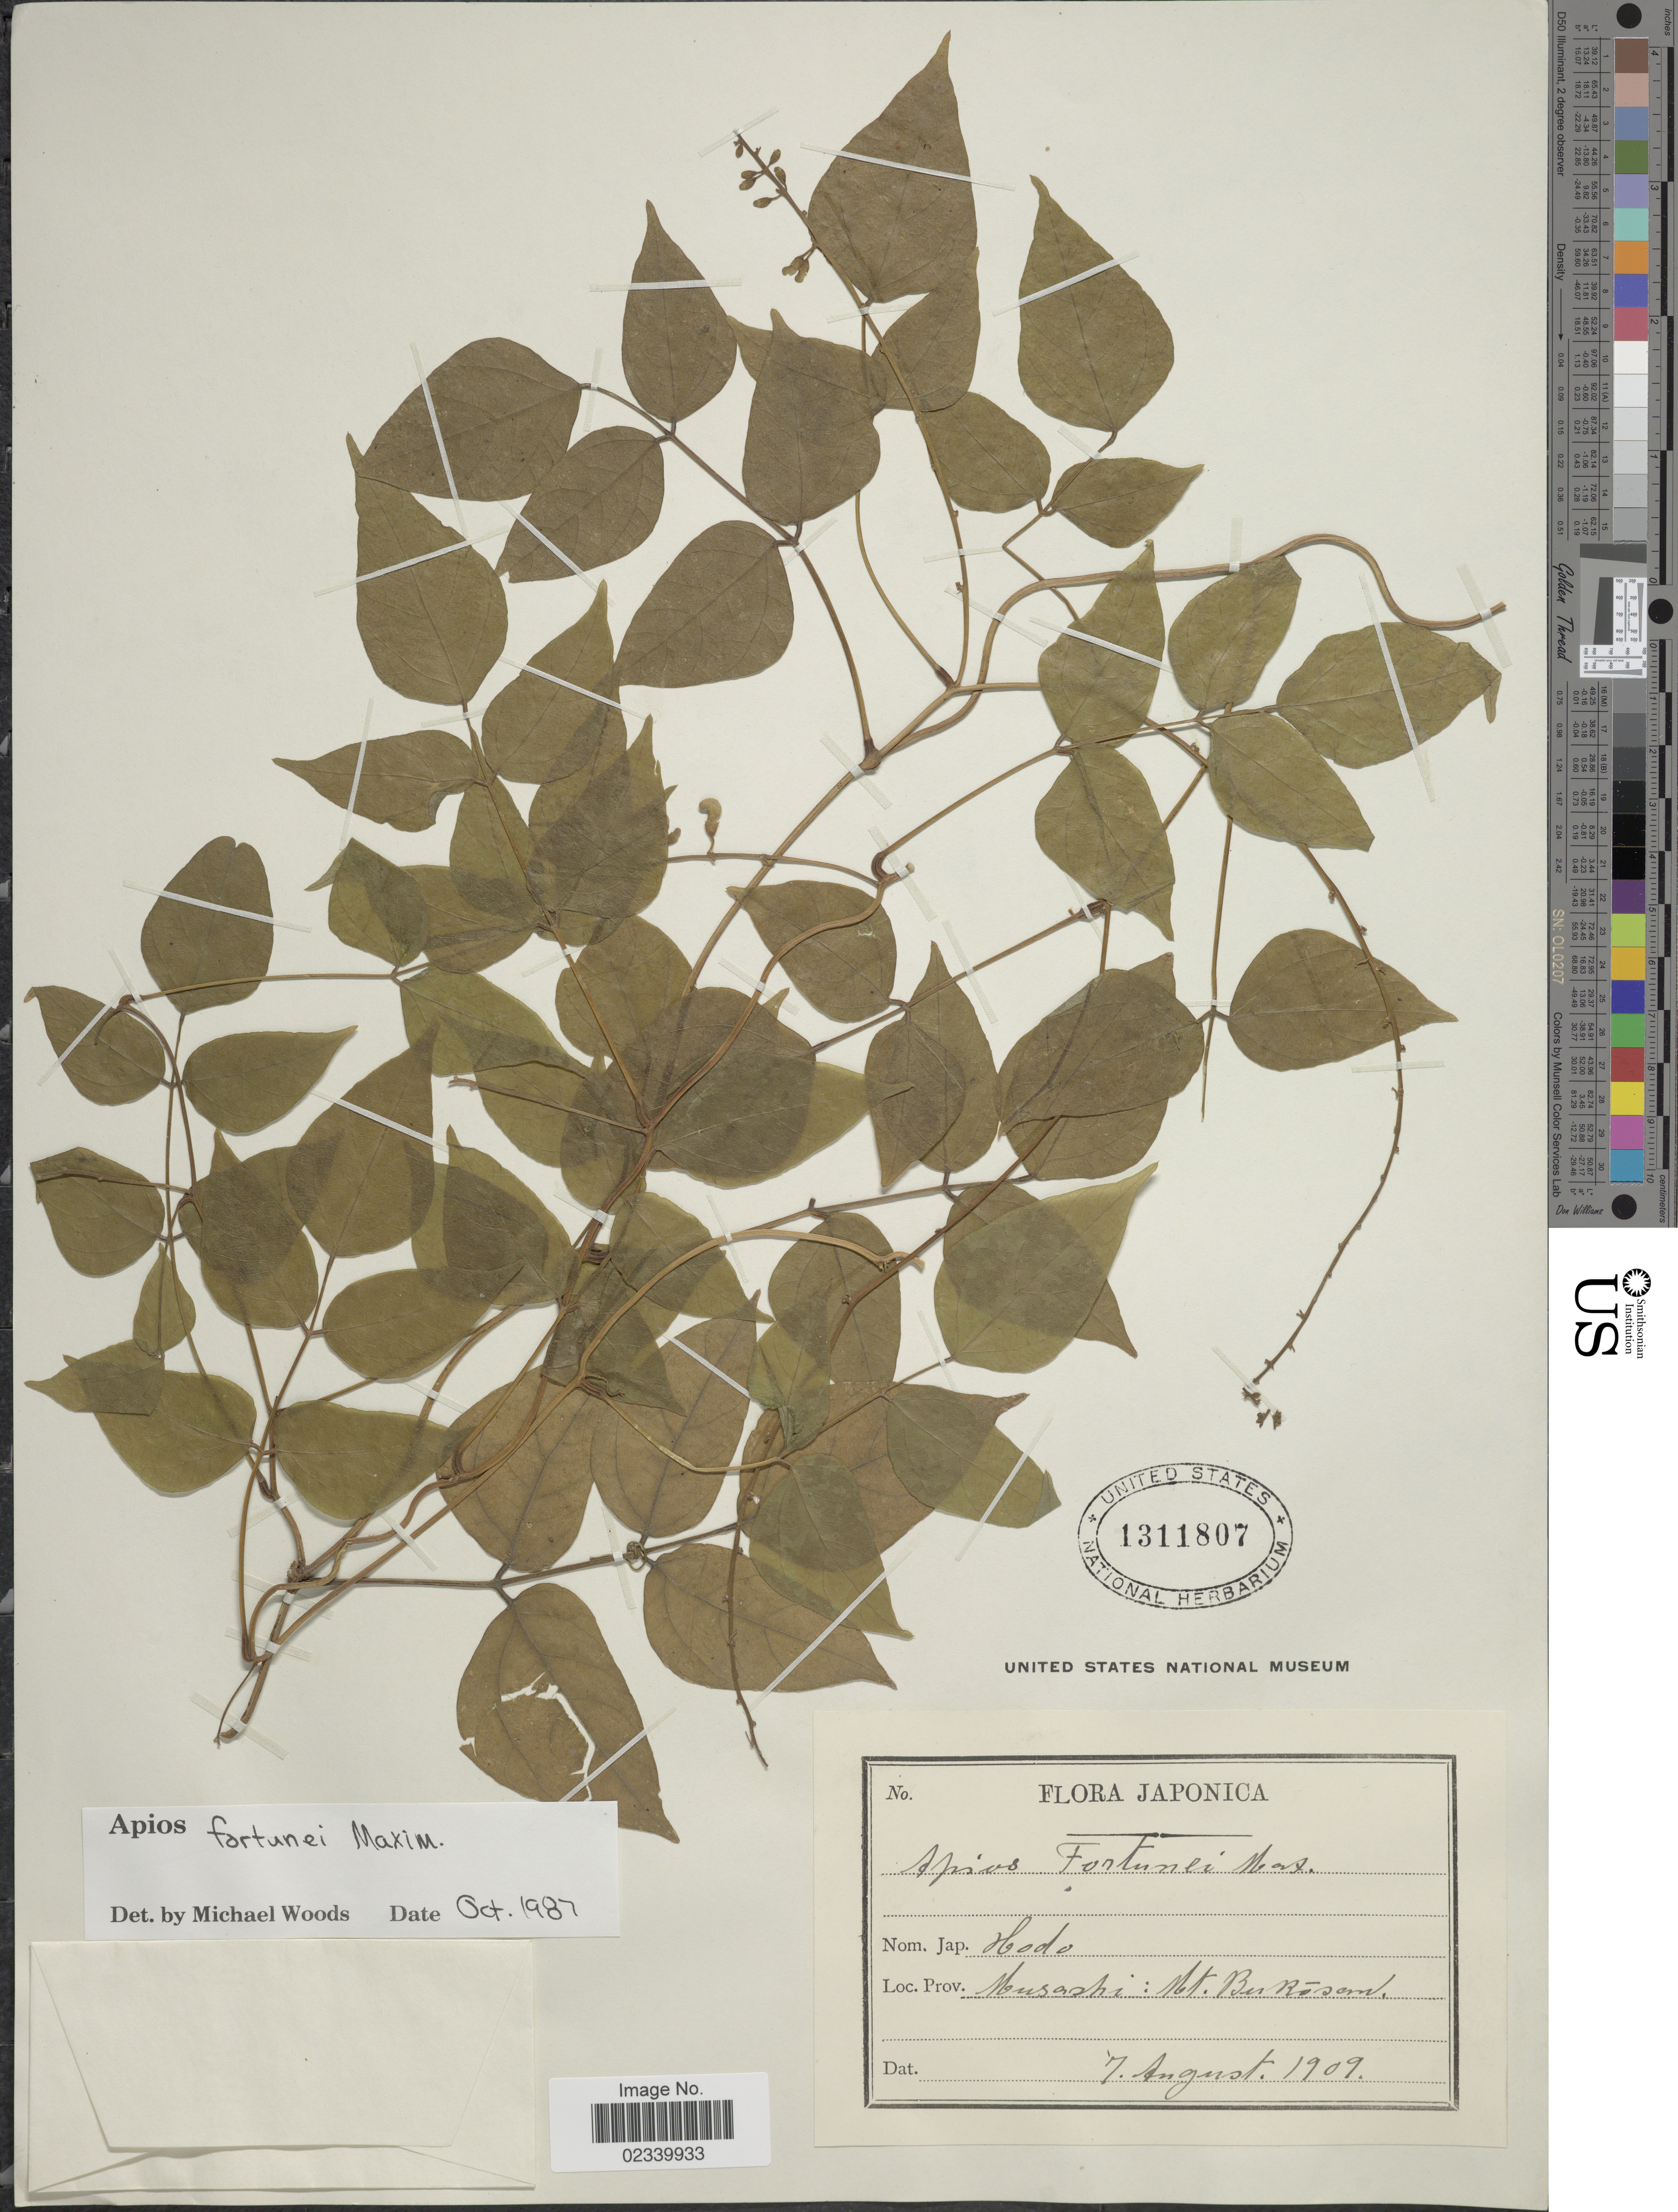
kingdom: Plantae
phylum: Tracheophyta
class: Magnoliopsida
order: Fabales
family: Fabaceae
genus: Apios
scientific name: Apios fortunei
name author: Maxim.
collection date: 1909-08-07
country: Japan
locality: Musashi: Mt Mt [illegible text]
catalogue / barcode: US 1311807